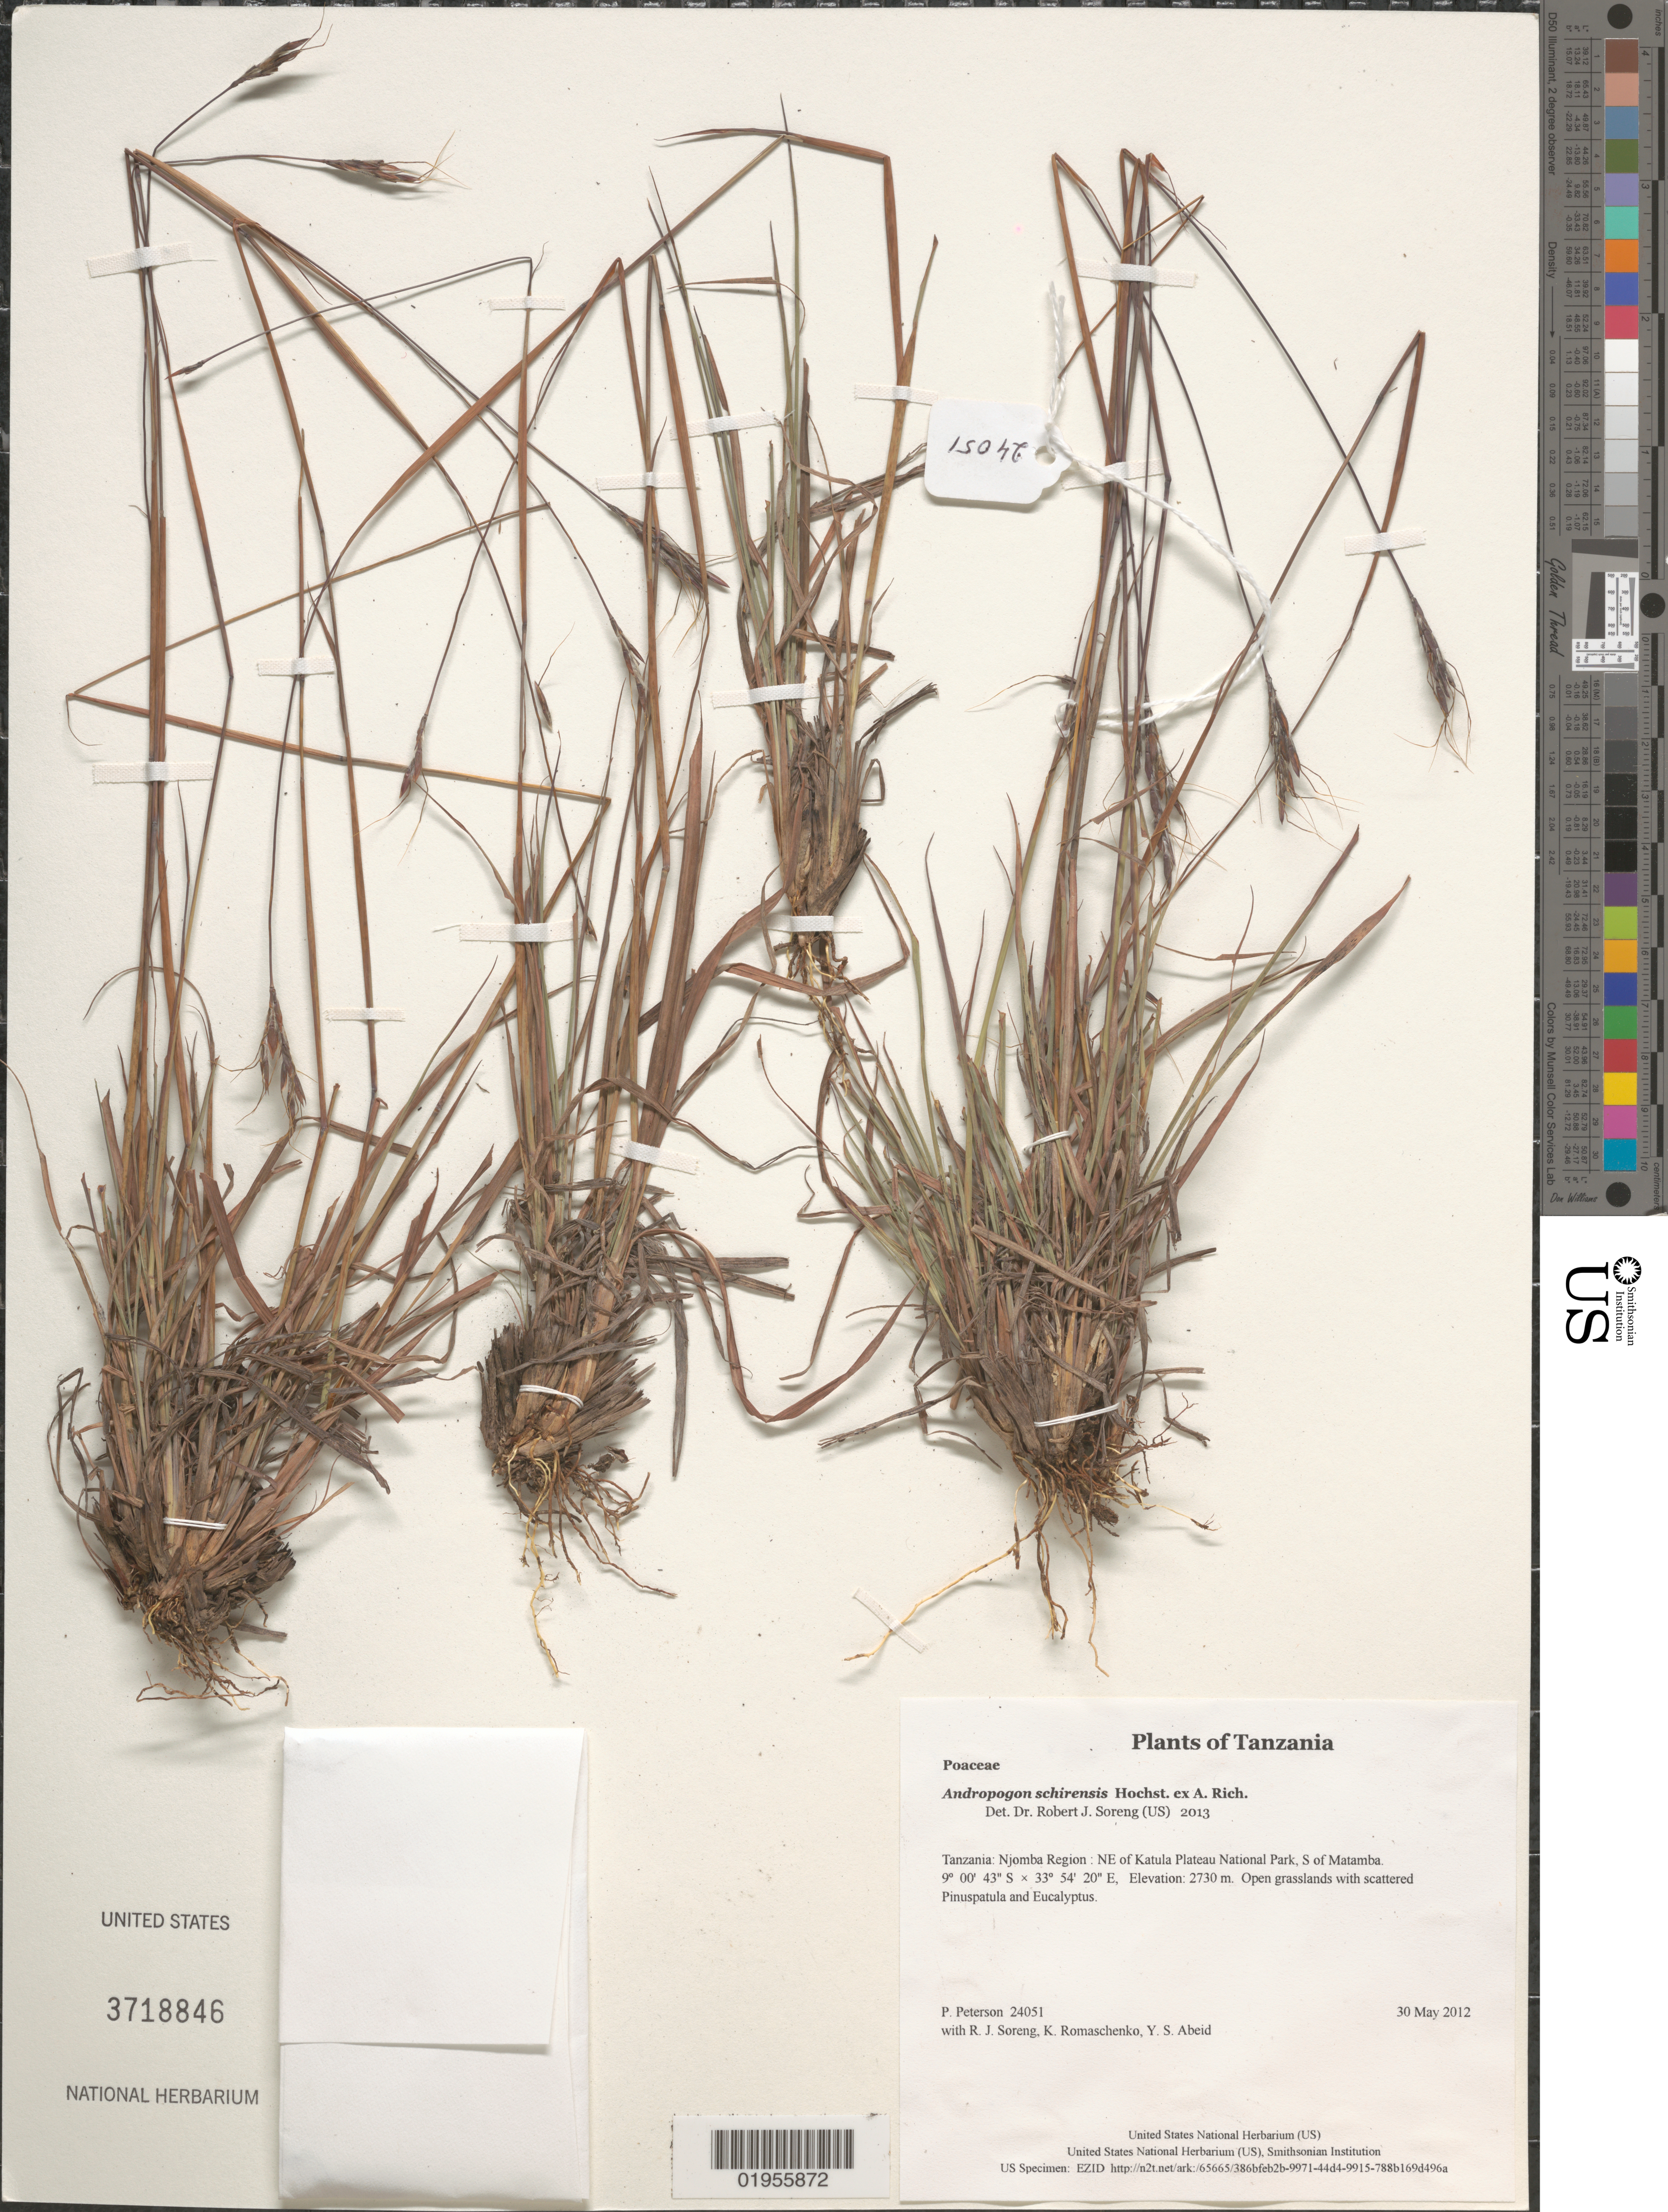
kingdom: Plantae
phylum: Tracheophyta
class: Liliopsida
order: Poales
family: Poaceae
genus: Andropogon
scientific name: Andropogon schirensis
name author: Hochst. ex A. Rich.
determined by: Soreng, Robert J., Research Associate (BOT), Smithsonian Institution - National Museum of Natural History (UNITED STATES)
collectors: P. M. Peterson, R. J. Soreng, K. Romaschenko & Y. Abeid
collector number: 24051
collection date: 2012-05-30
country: Tanzania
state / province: Njombe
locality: NE of Katula Plateau National Park, S of Matamba.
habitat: Open grasslands with scattered Pinuspatula and Eucalyptus.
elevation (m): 2730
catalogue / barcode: US 3718846